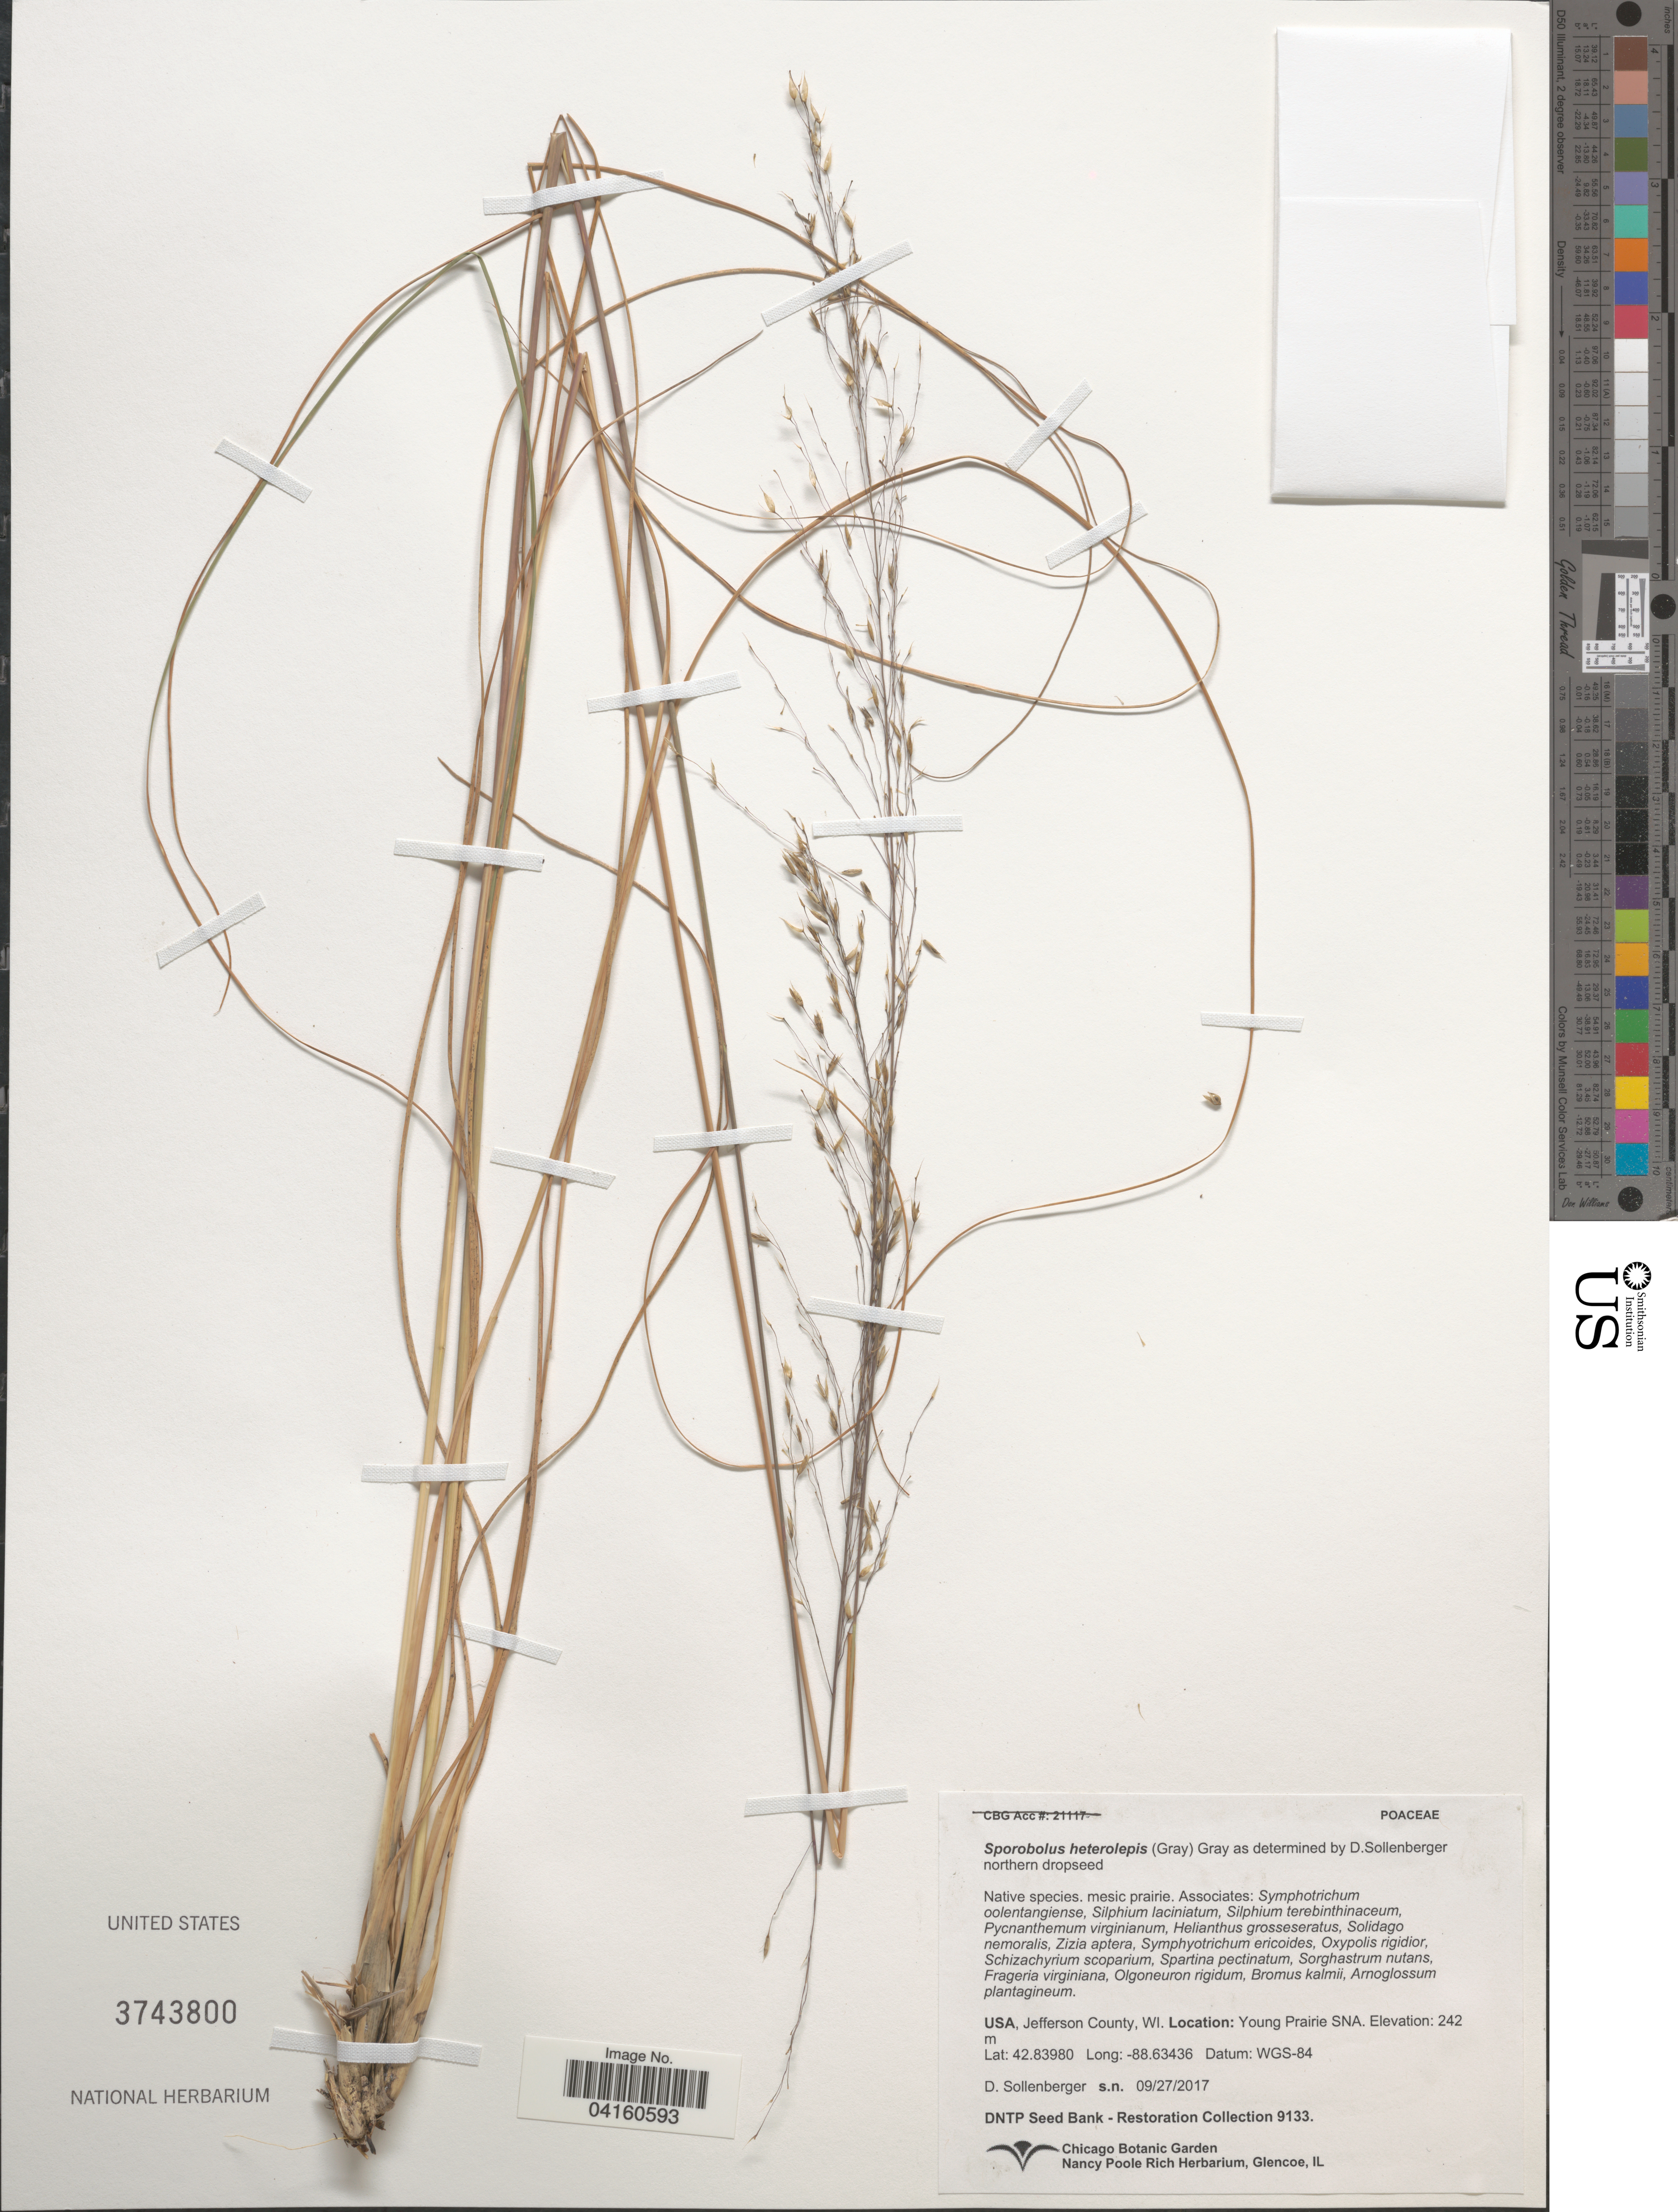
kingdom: Plantae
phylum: Tracheophyta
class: Liliopsida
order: Poales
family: Poaceae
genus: Sporobolus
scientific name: Sporobolus heterolepis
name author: (A. Gray) A. Gray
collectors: D. Sollenberger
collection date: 2017-09-27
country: United States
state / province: Wisconsin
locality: Jefferson County. Young Prairie SNA.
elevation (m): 242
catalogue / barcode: US 3743800